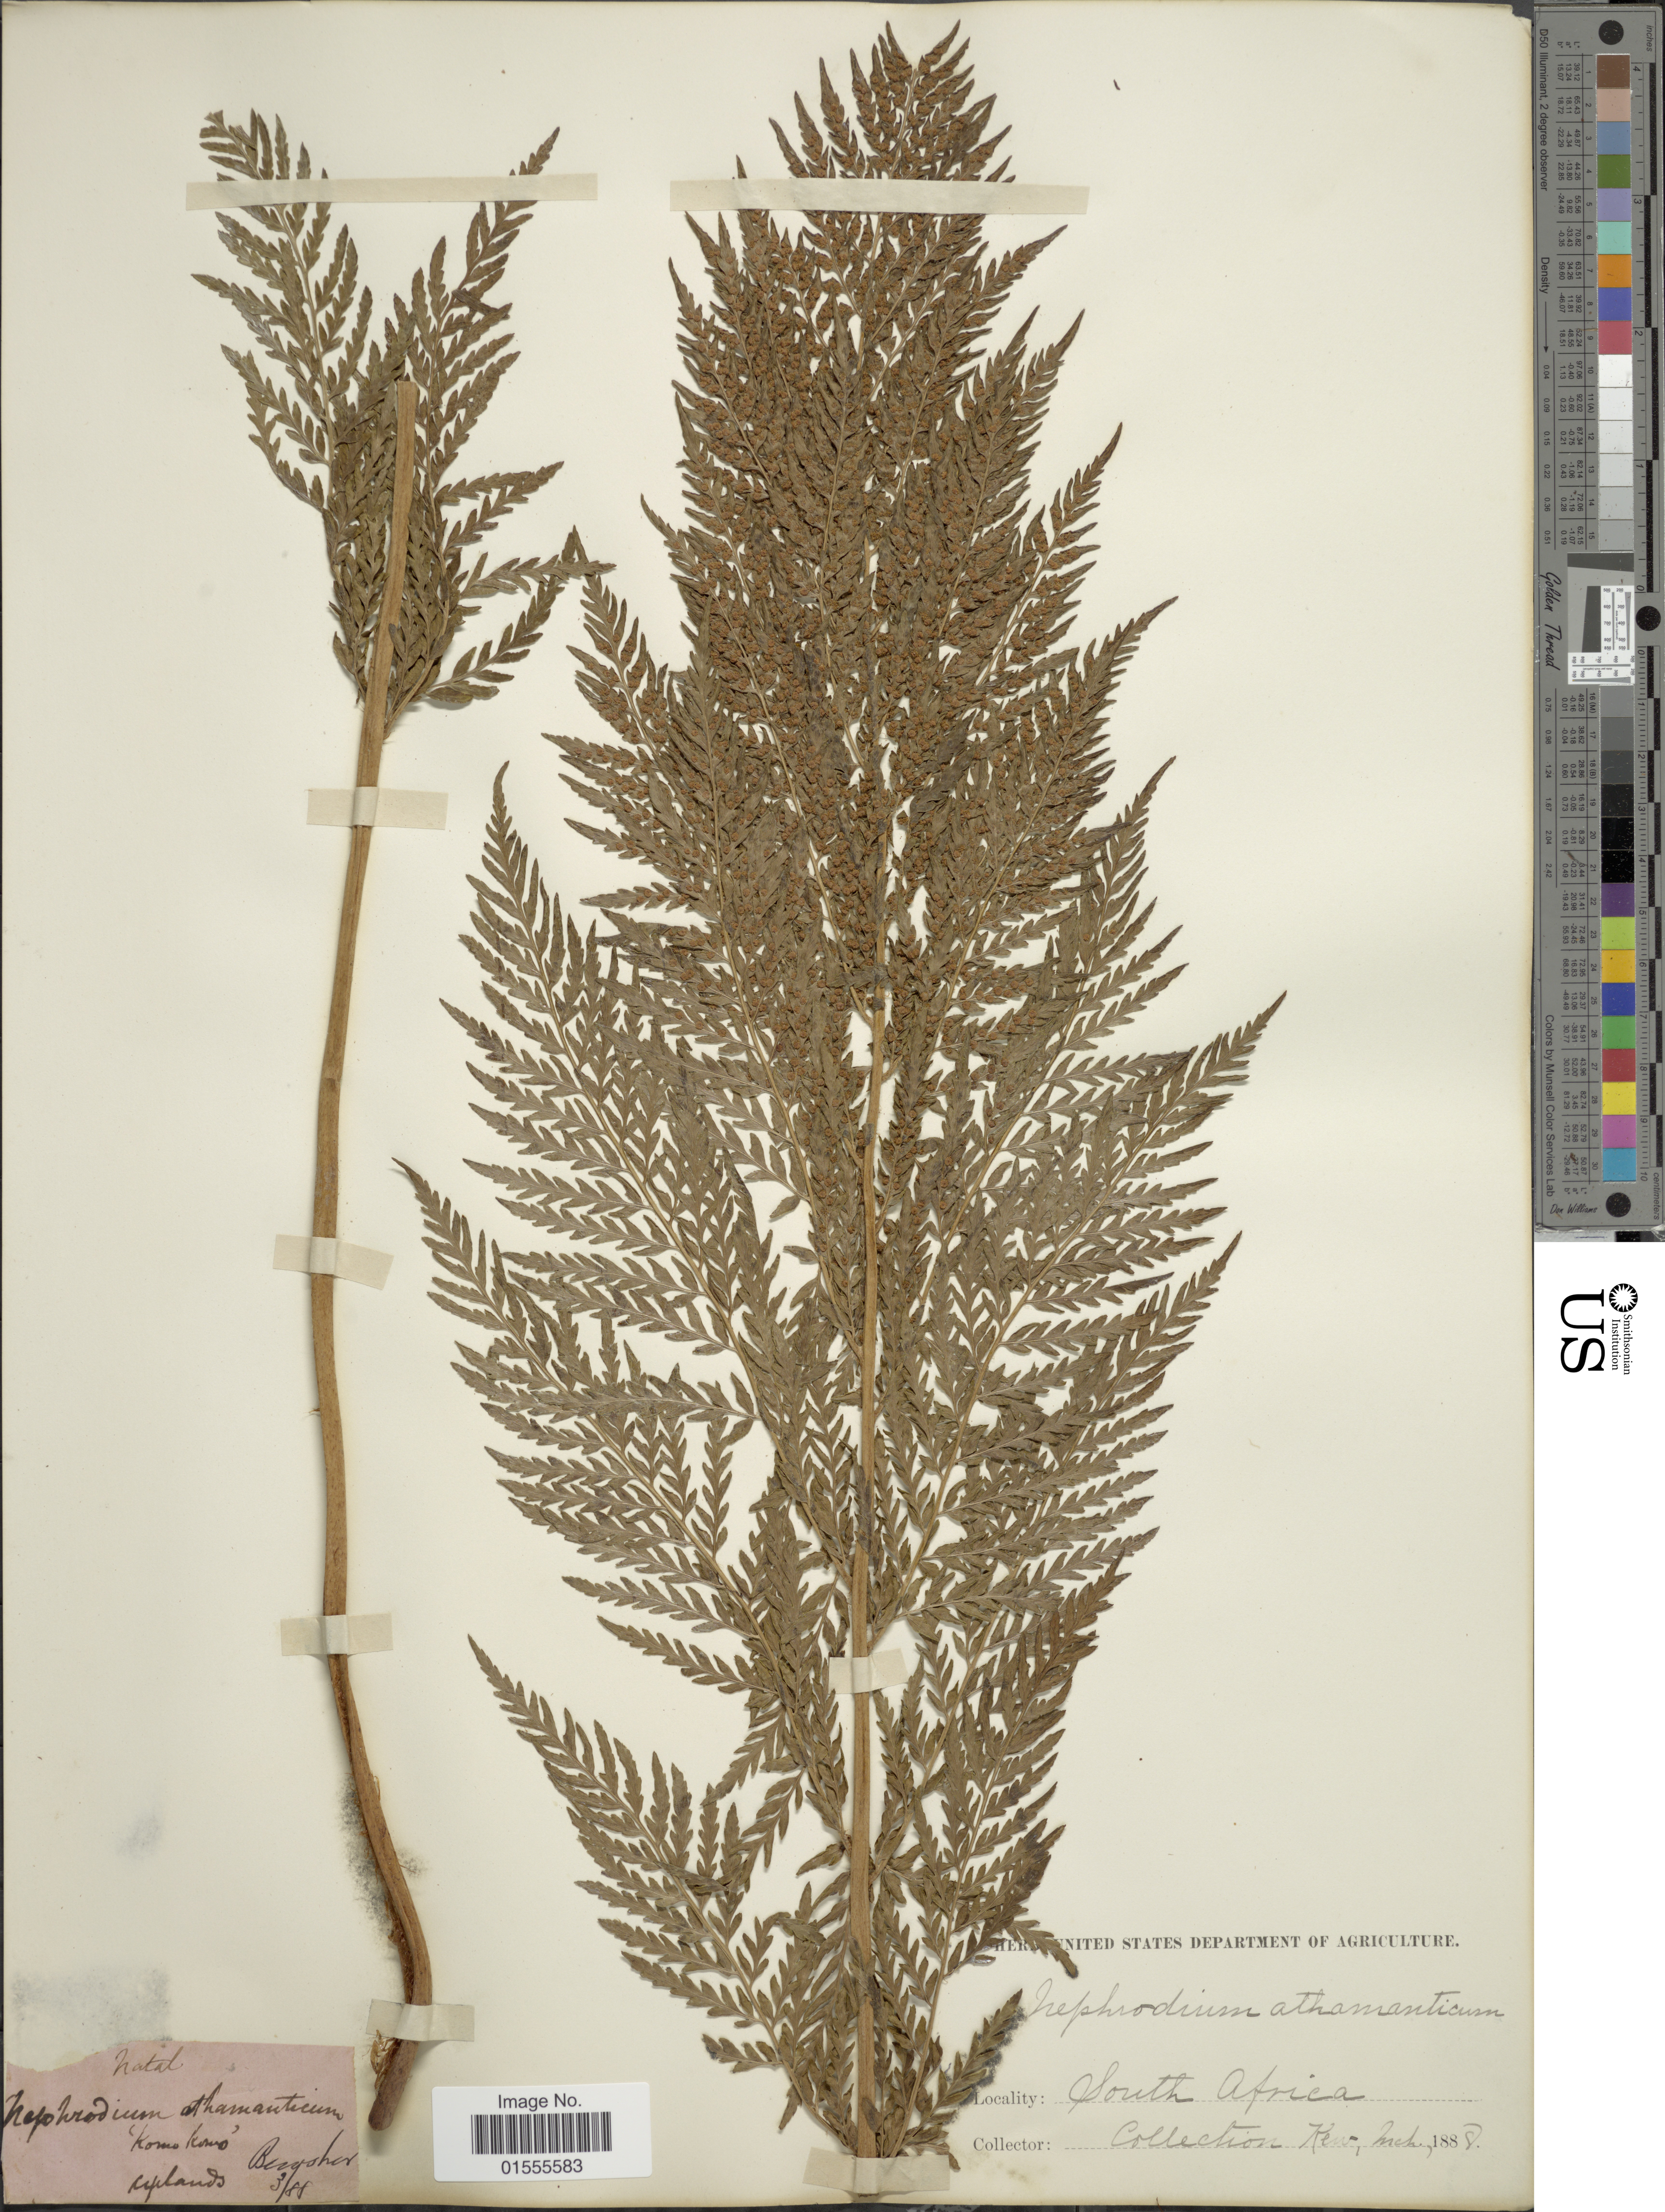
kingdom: Plantae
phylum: Tracheophyta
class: Polypodiopsida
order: Polypodiales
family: Dryopteridaceae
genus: Dryopteris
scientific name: Dryopteris athamantica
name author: (Kunze) Kunze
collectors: C. Bewsher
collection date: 1888-03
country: South Africa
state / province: KwaZulu-Natal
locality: Natal